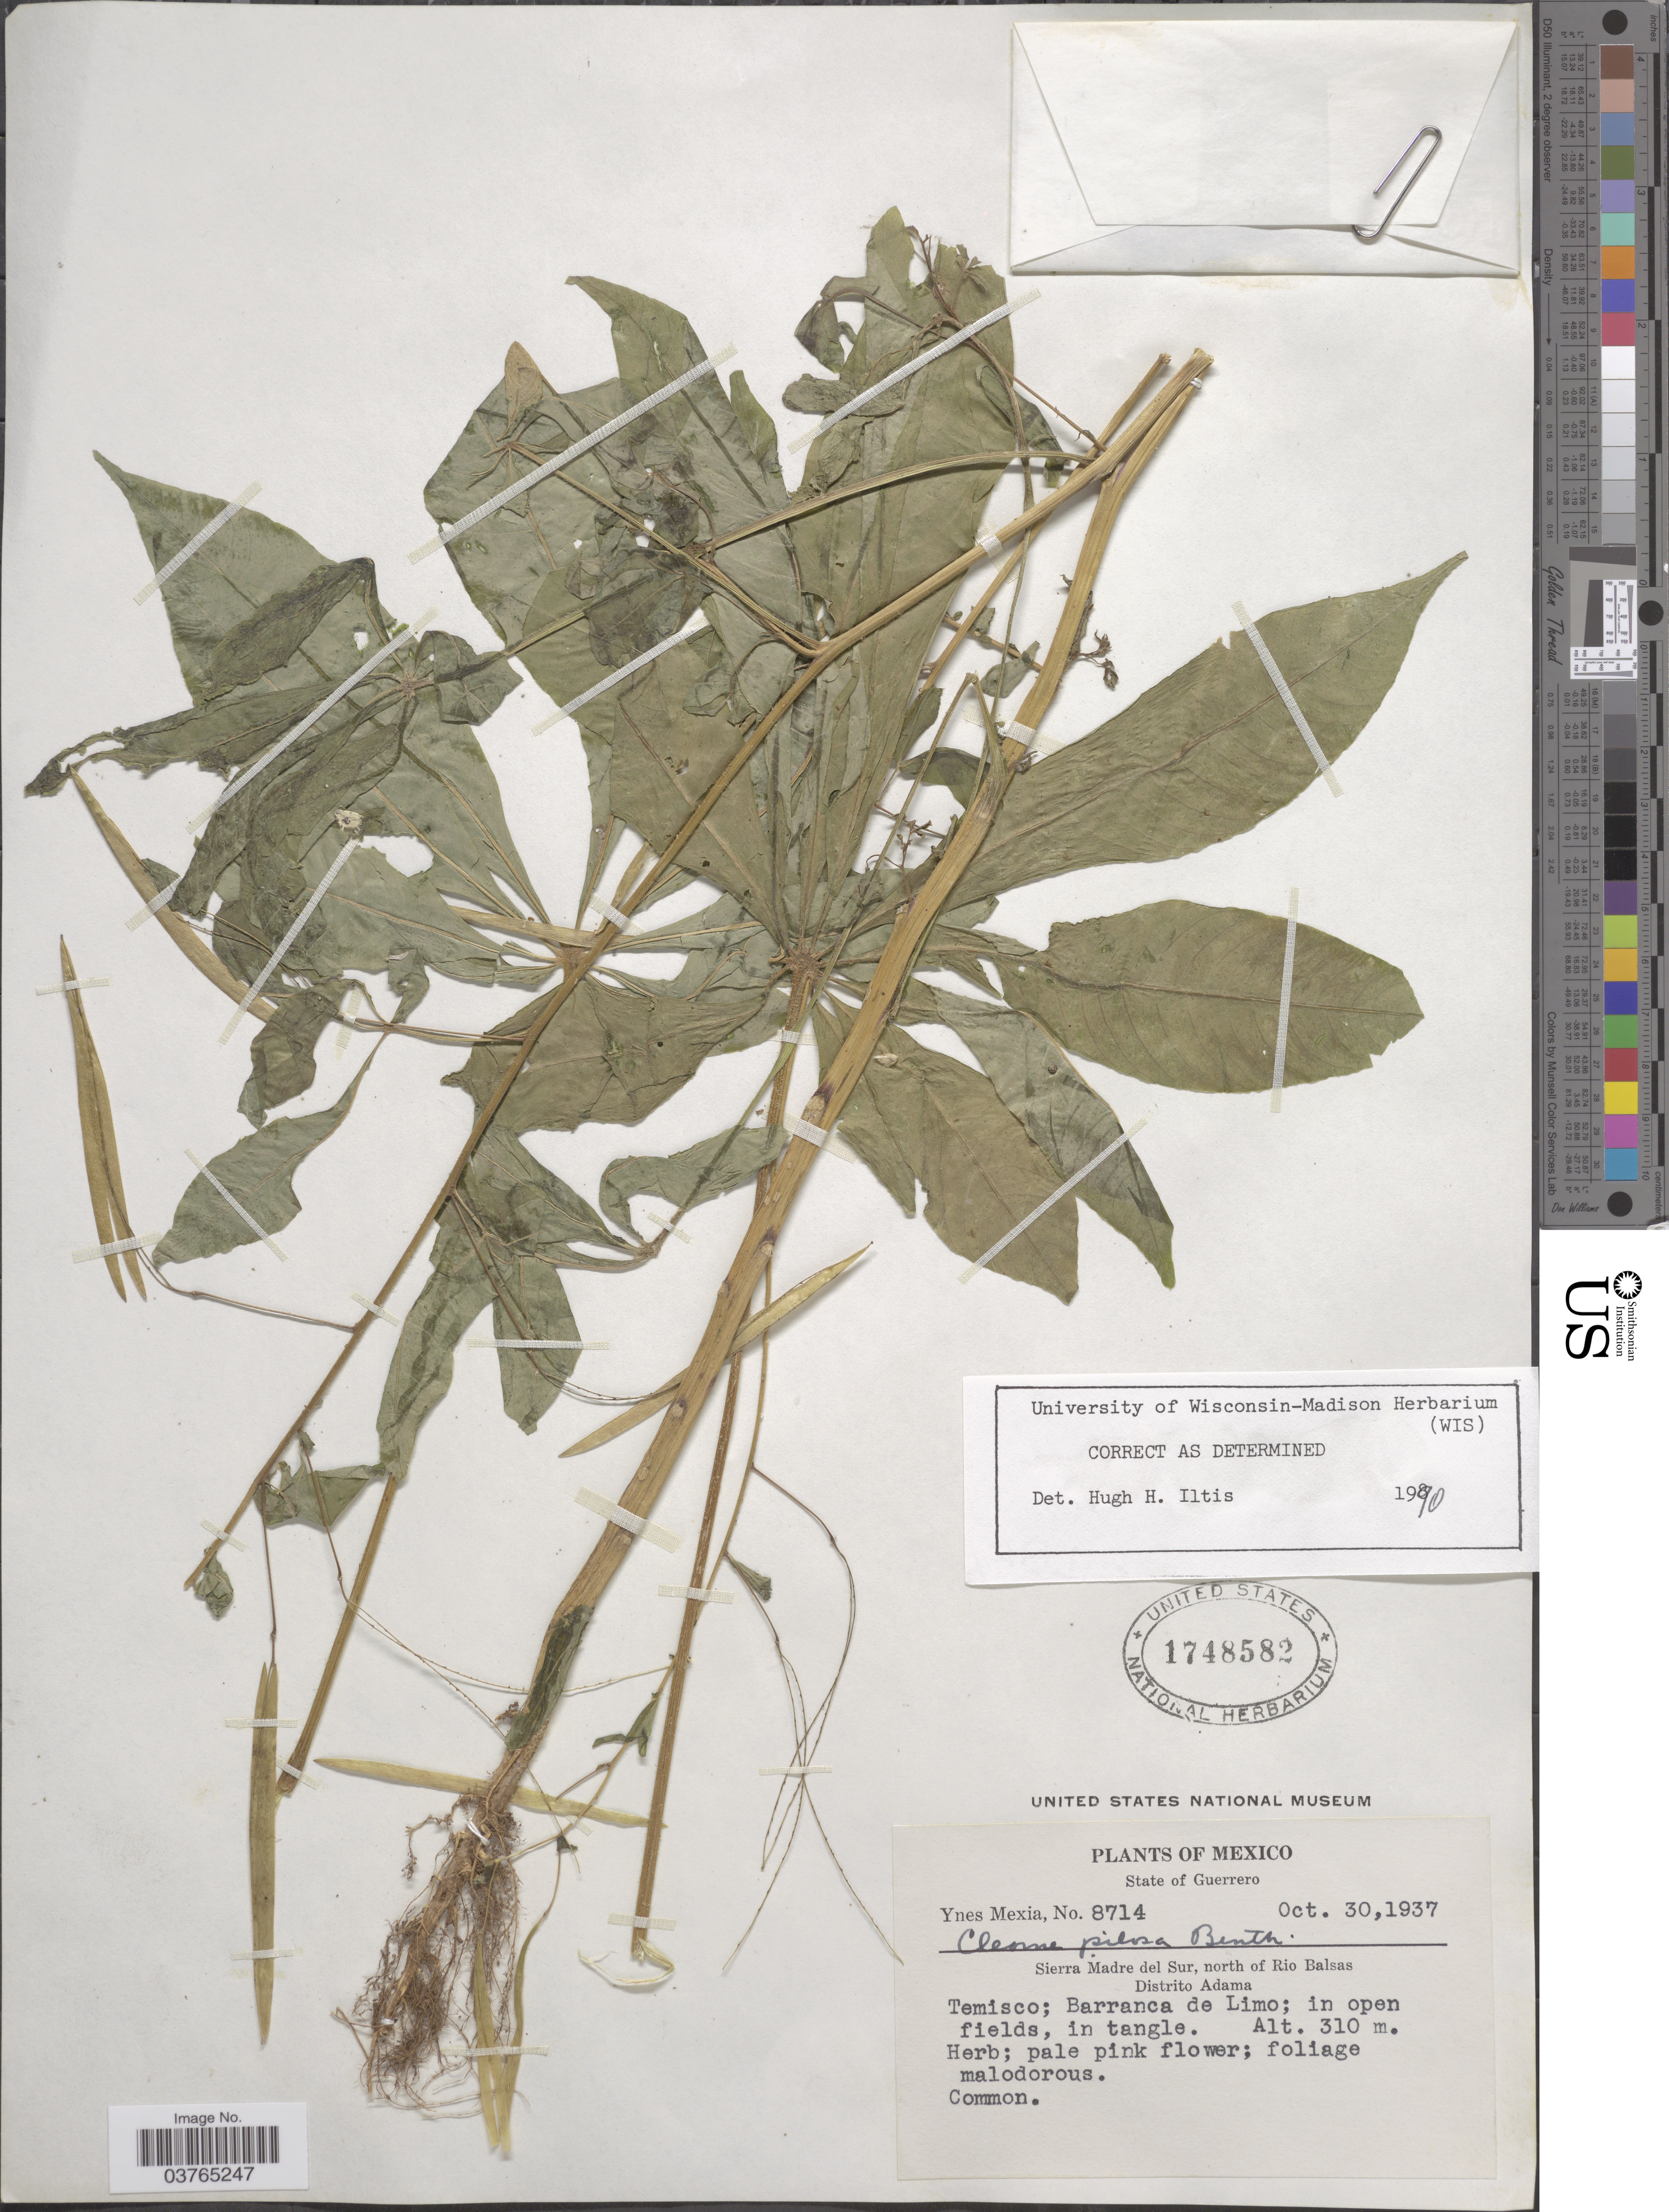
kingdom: Plantae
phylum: Tracheophyta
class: Magnoliopsida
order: Brassicales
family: Cleomaceae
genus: Cochranella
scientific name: Cochranella pilosa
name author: (Benth.) E.M. McGinty & Roalson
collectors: Y. Mexia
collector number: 8714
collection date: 1937-10-30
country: Mexico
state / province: Guerrero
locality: Sierra Madre del Sur, north of Rio Balsas. Distrito Adama. Temisco; Barranca de Limo.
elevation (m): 310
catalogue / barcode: US 1748582